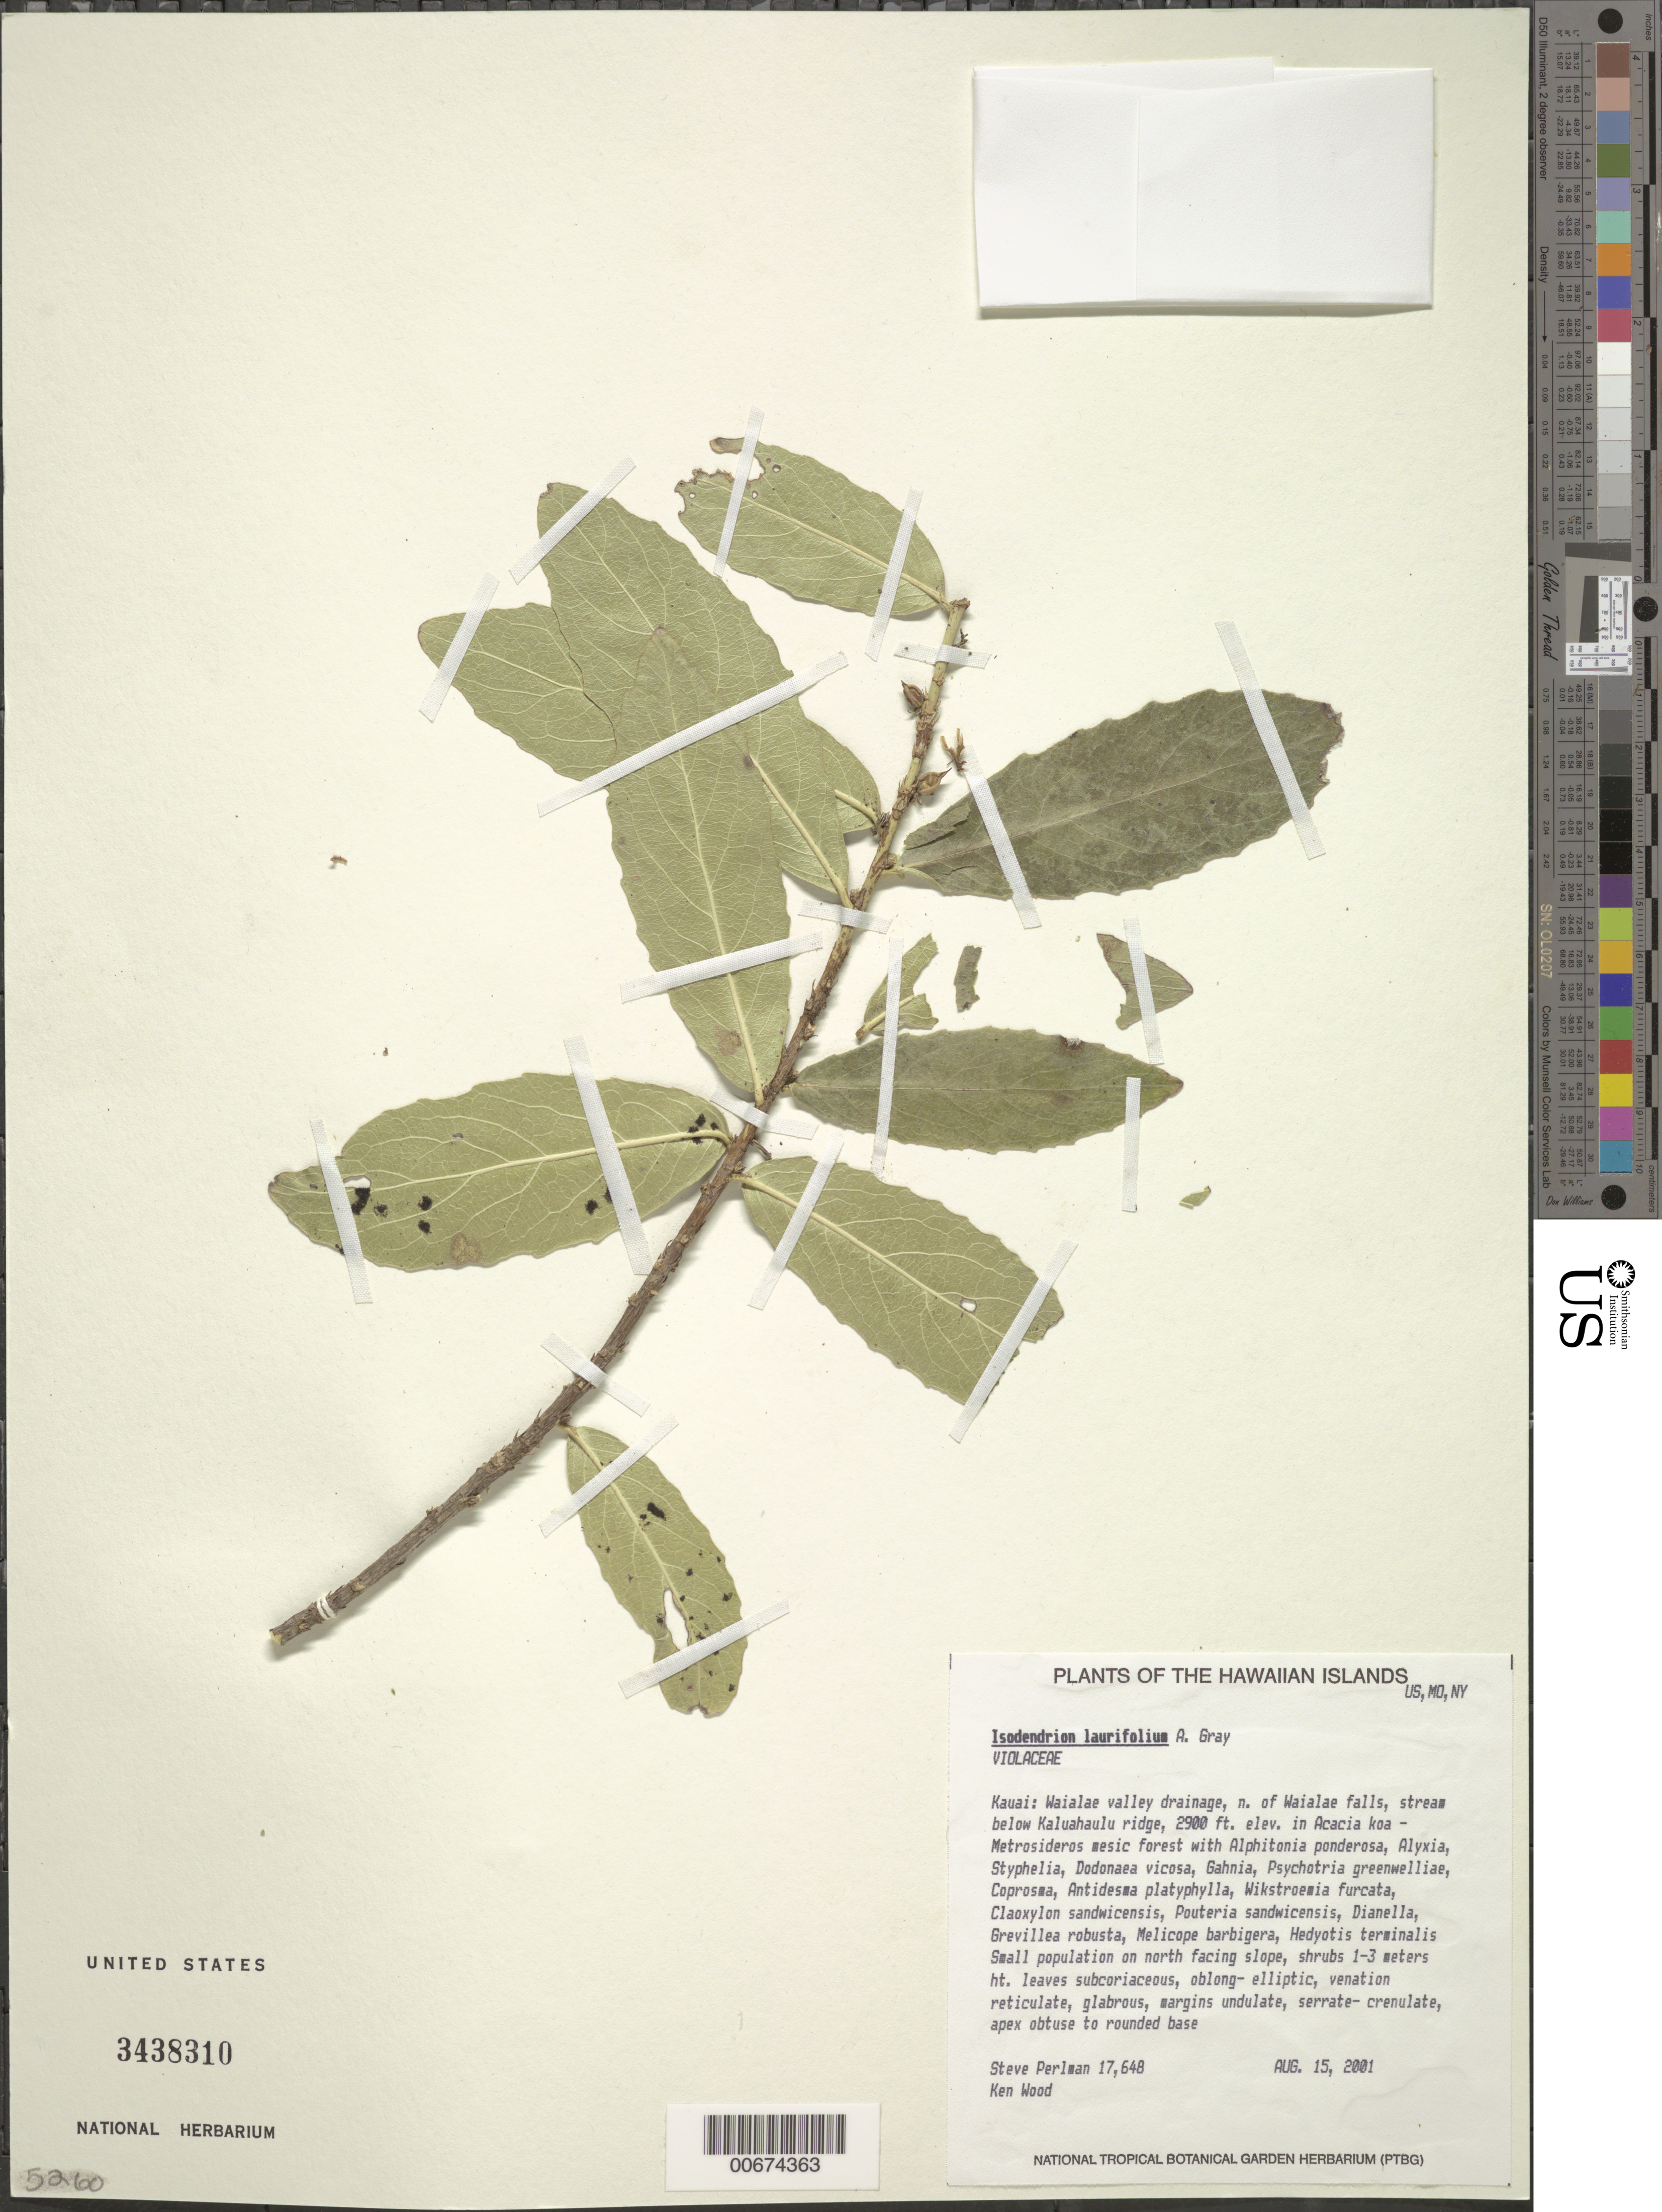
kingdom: Plantae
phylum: Tracheophyta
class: Magnoliopsida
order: Malpighiales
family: Violaceae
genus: Isodendrion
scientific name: Isodendrion laurifolium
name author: A. Gray in Wilkes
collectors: S. P. Perlman & K. Wood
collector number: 17648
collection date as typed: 15 Aug 2001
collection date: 2001-08-15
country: United States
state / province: Hawaii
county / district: Kaui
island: Kaua'i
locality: Waialae valley drainage, n. of Waialae falls, stream below Kaluhahaulu ridge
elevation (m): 883.9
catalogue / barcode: US 3438310